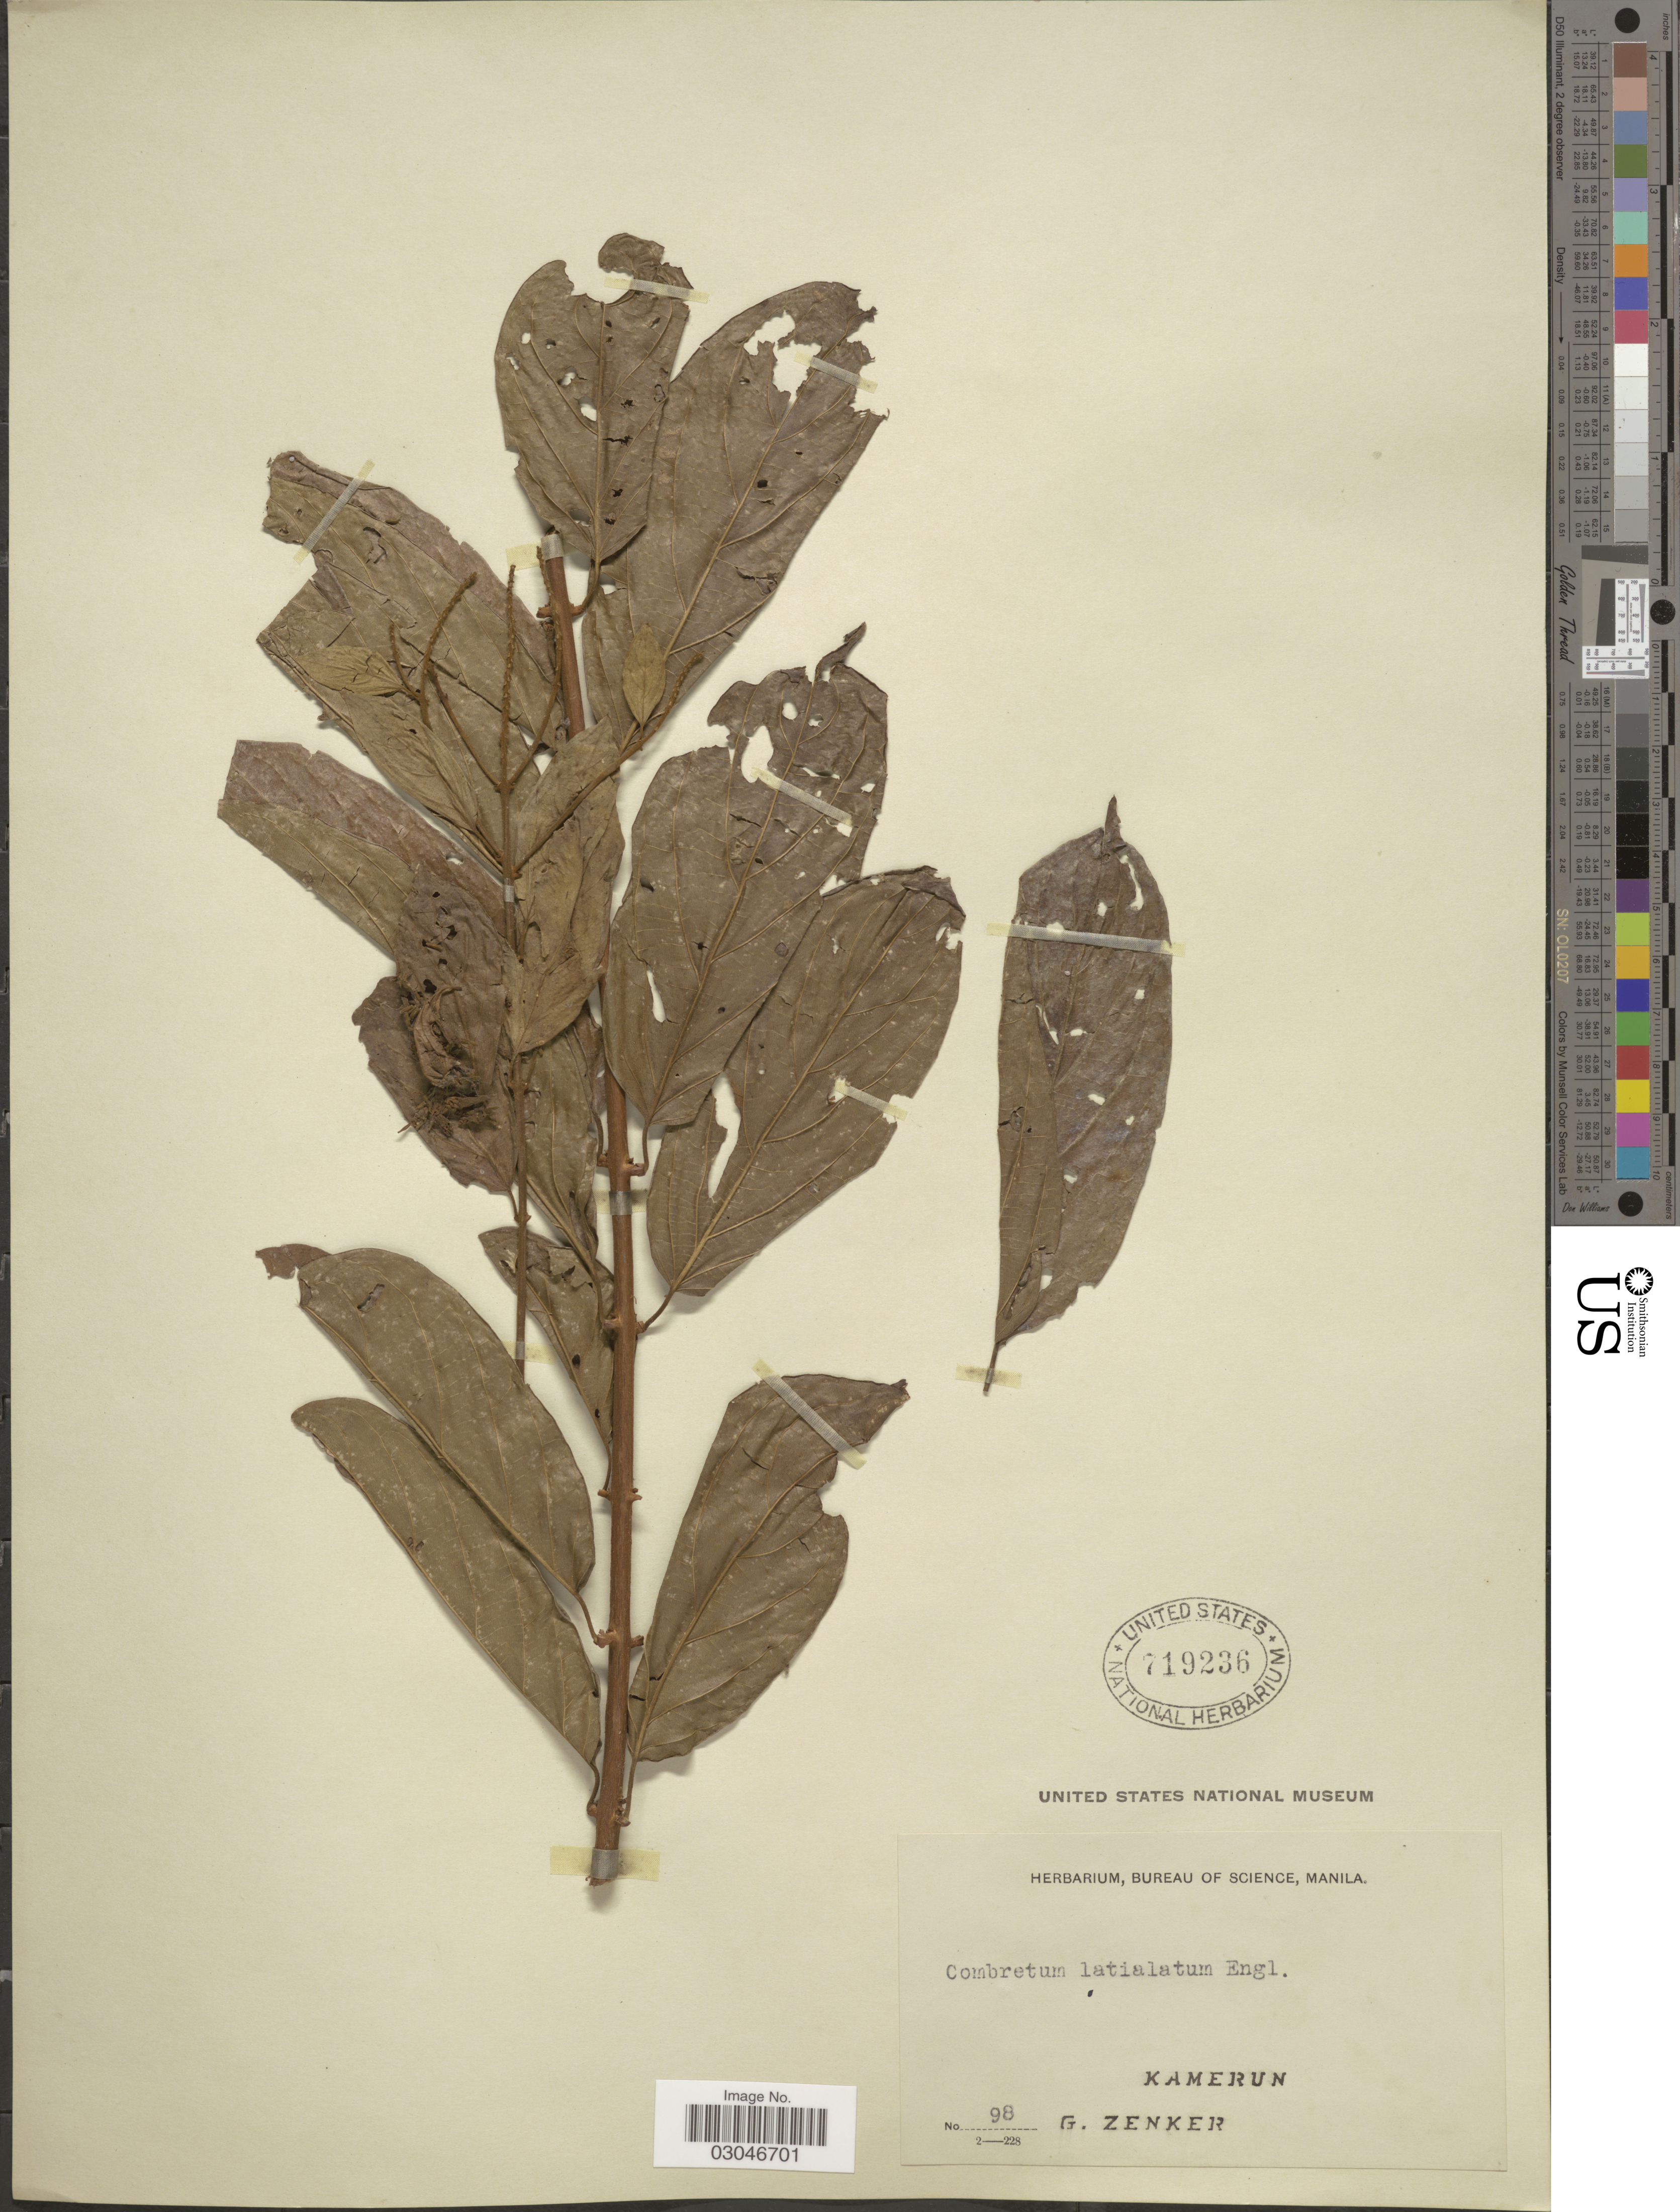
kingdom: Plantae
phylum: Tracheophyta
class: Magnoliopsida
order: Myrtales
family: Combretaceae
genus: Combretum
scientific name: Combretum latialatum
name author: Engl.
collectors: G. A. Zenker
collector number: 98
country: Cameroon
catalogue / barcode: US 719236